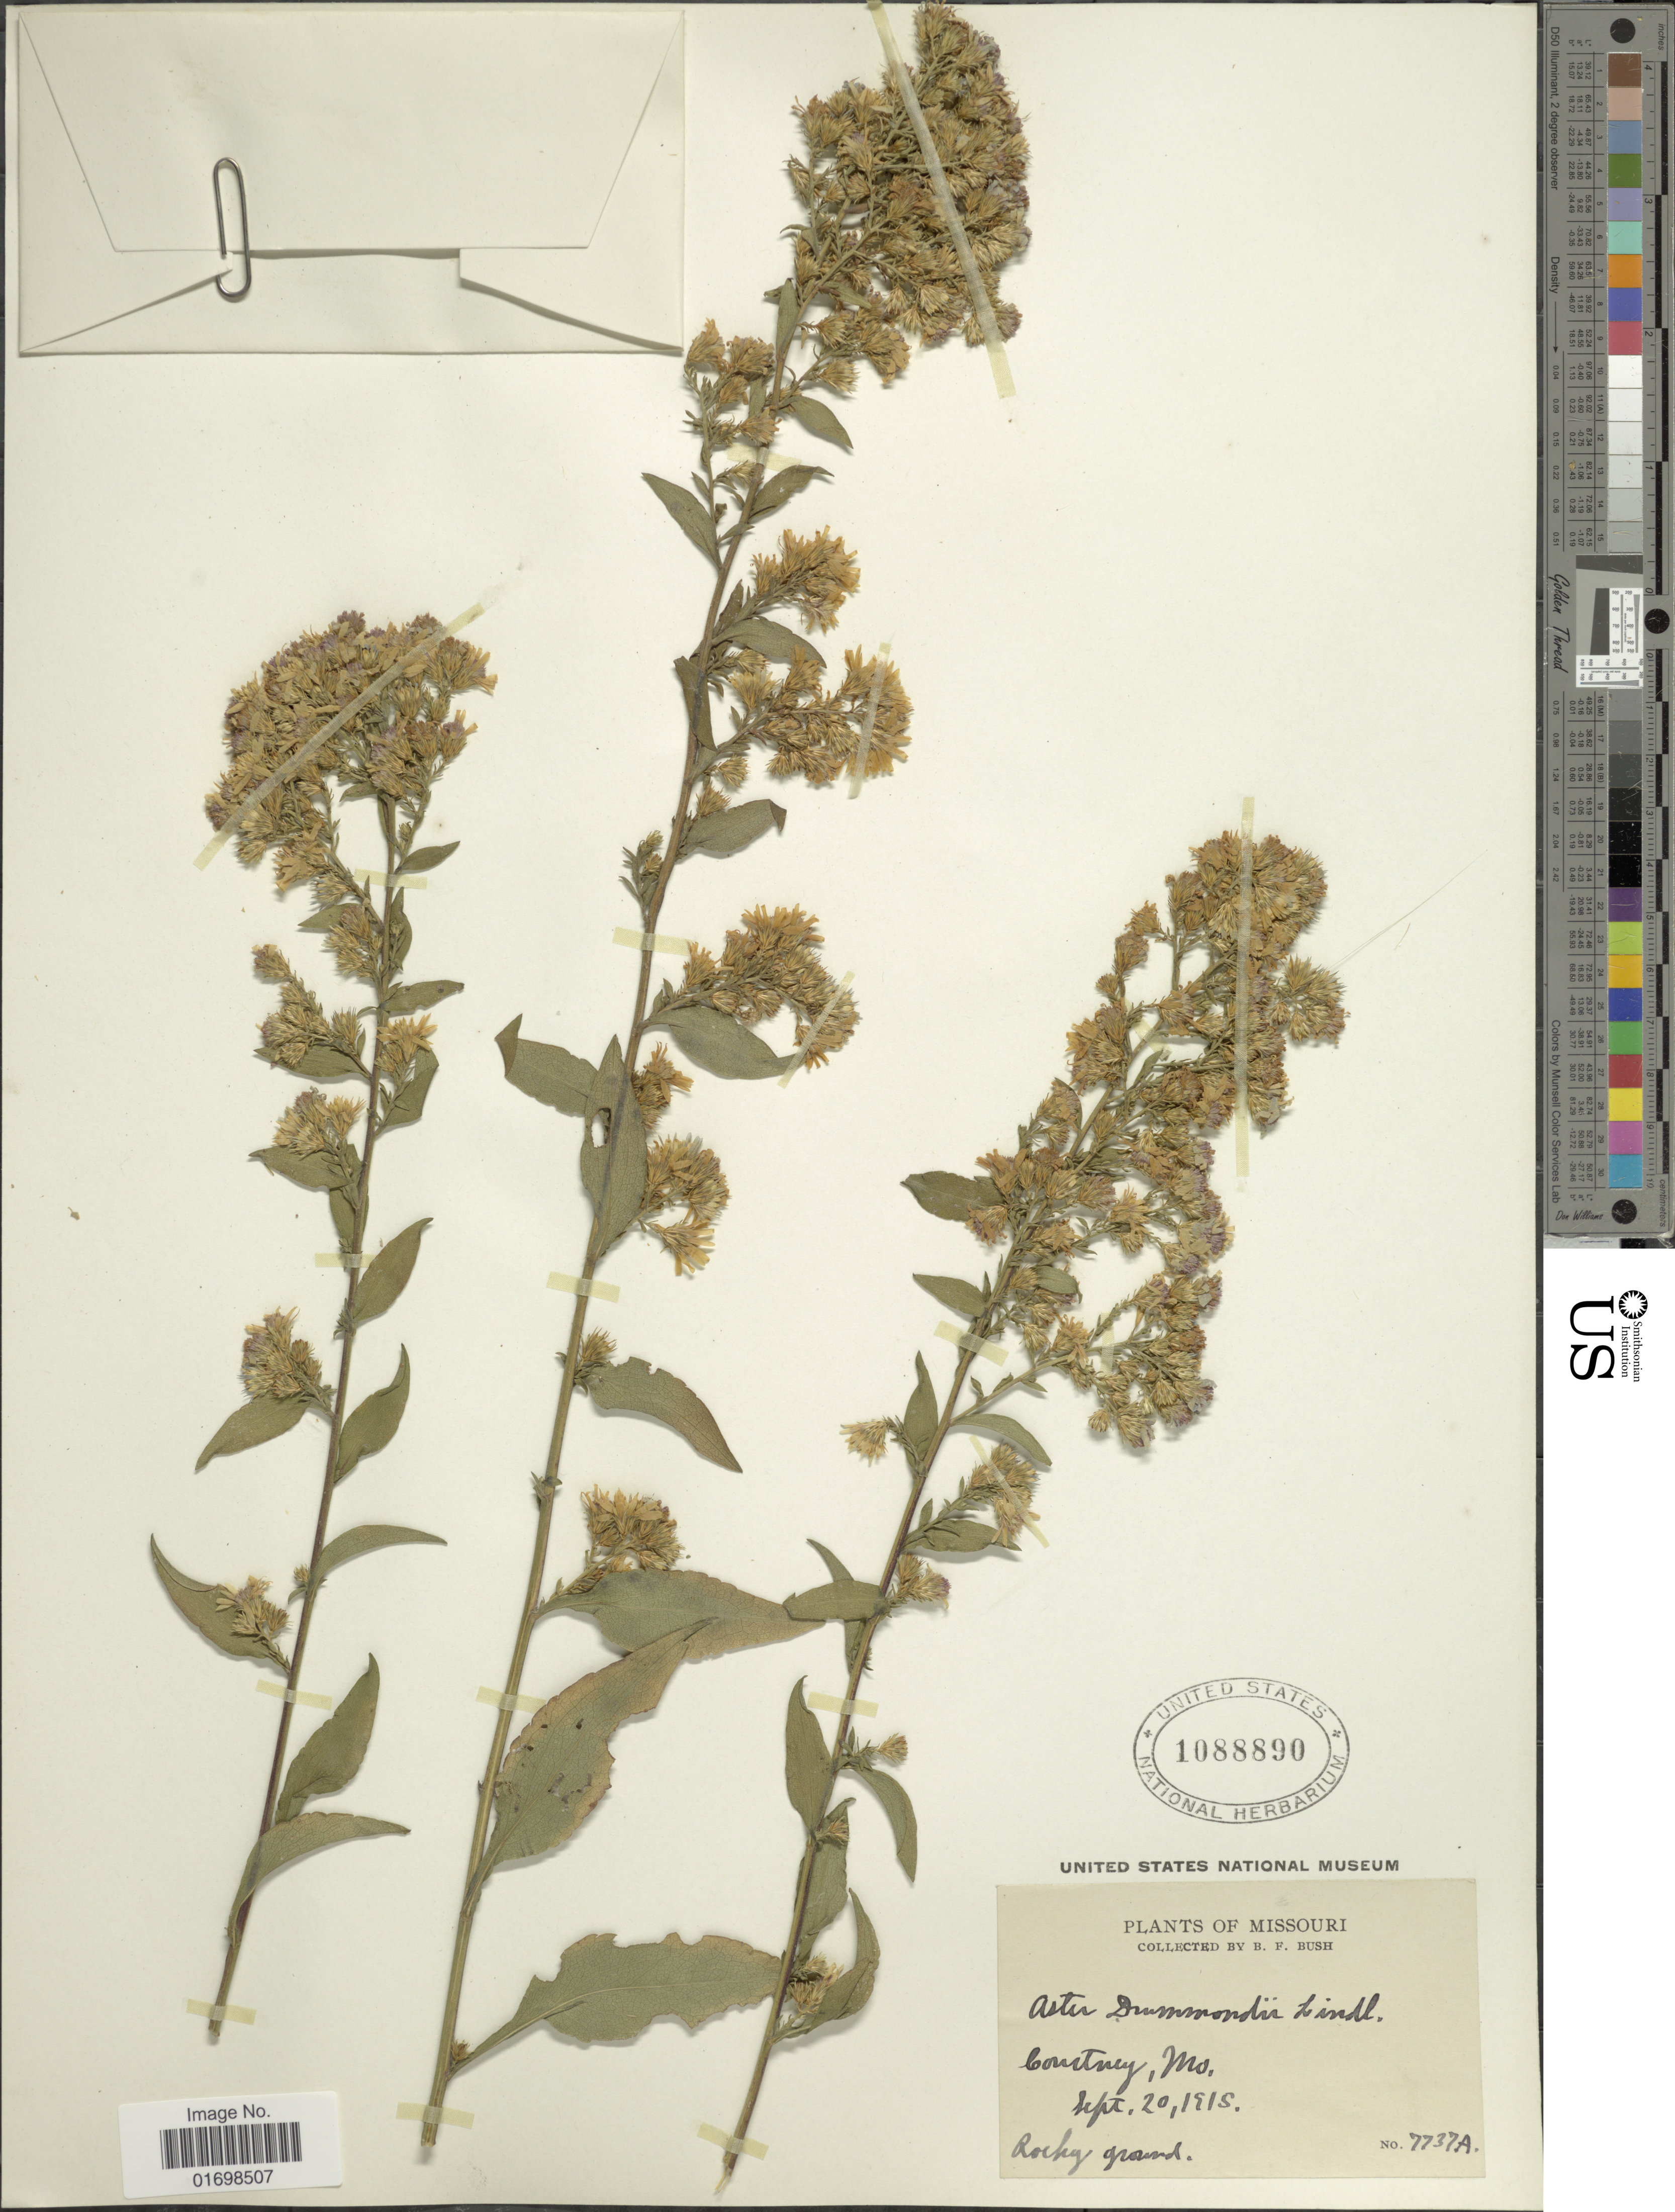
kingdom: Plantae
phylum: Tracheophyta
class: Magnoliopsida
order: Asterales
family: Asteraceae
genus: Symphyotrichum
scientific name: Symphyotrichum drummondii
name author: (Lindl.) G.L. Nesom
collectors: B. F. Bush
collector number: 7737A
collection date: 1915-09-20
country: United States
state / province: Missouri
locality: Courtney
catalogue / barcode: US 1088890